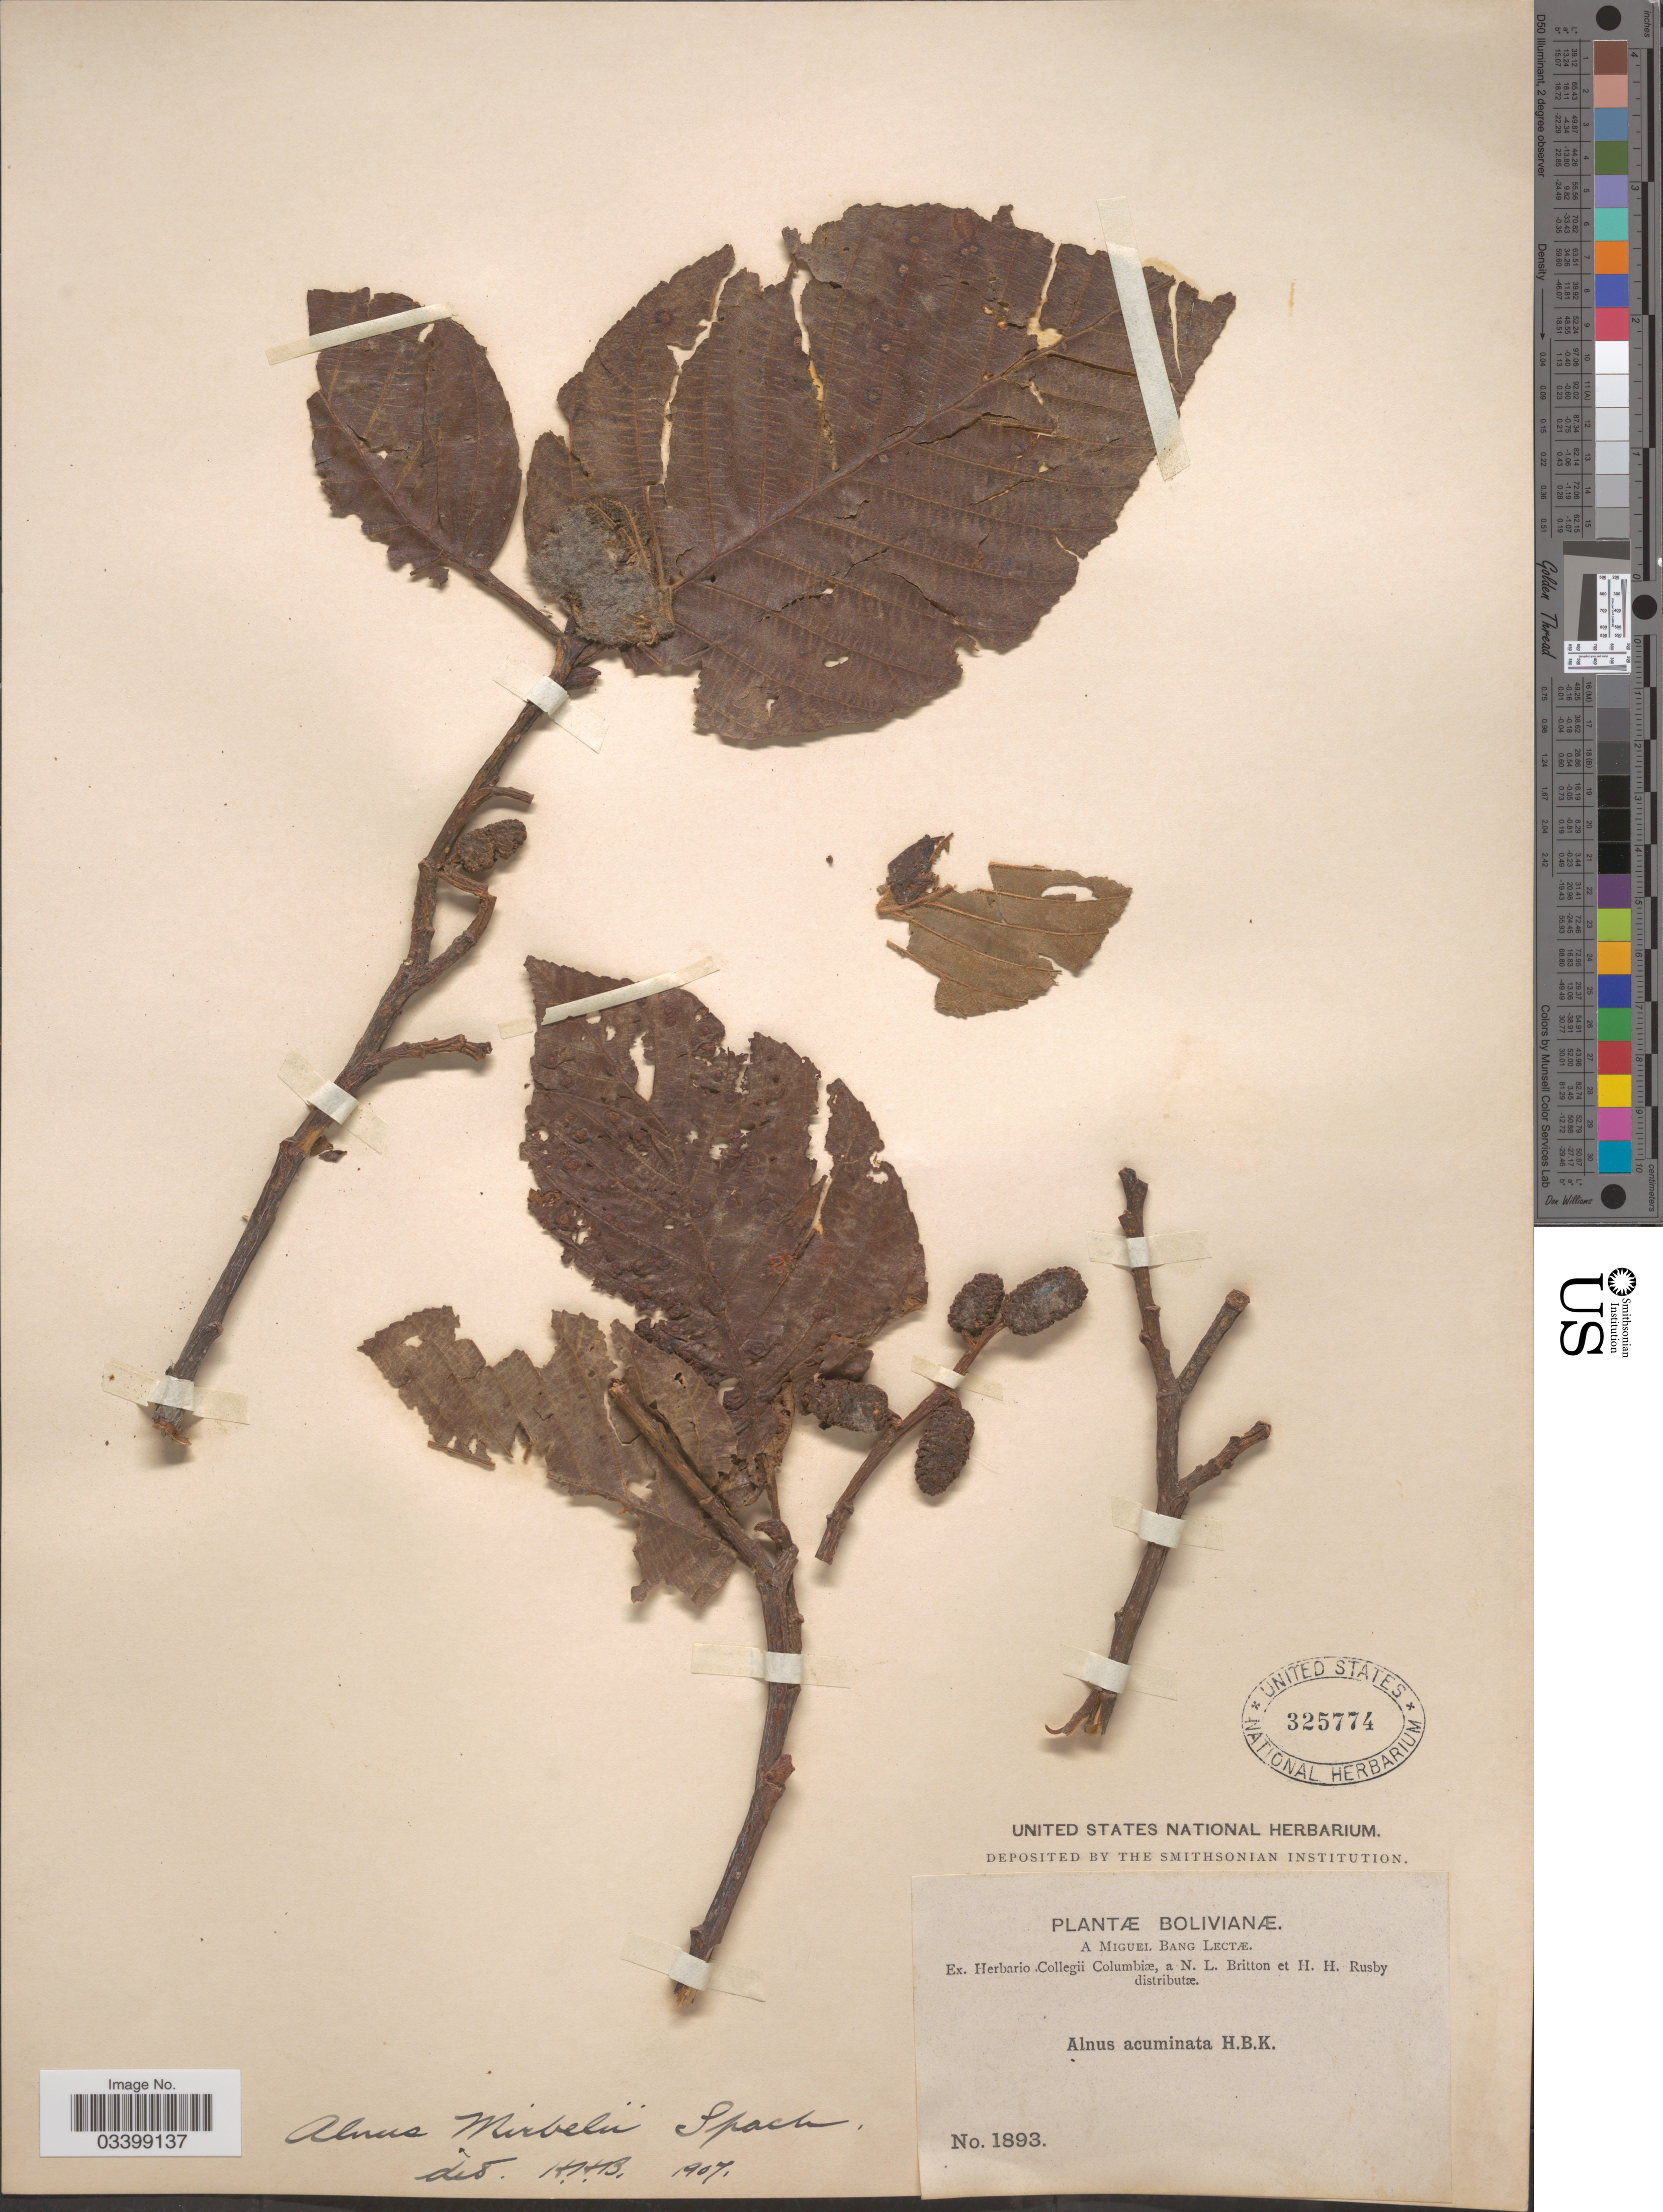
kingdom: Plantae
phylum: Tracheophyta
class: Magnoliopsida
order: Fagales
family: Betulaceae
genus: Alnus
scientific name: Alnus acuminata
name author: Kunth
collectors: M. Bang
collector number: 1893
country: Bolivia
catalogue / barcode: US 325774